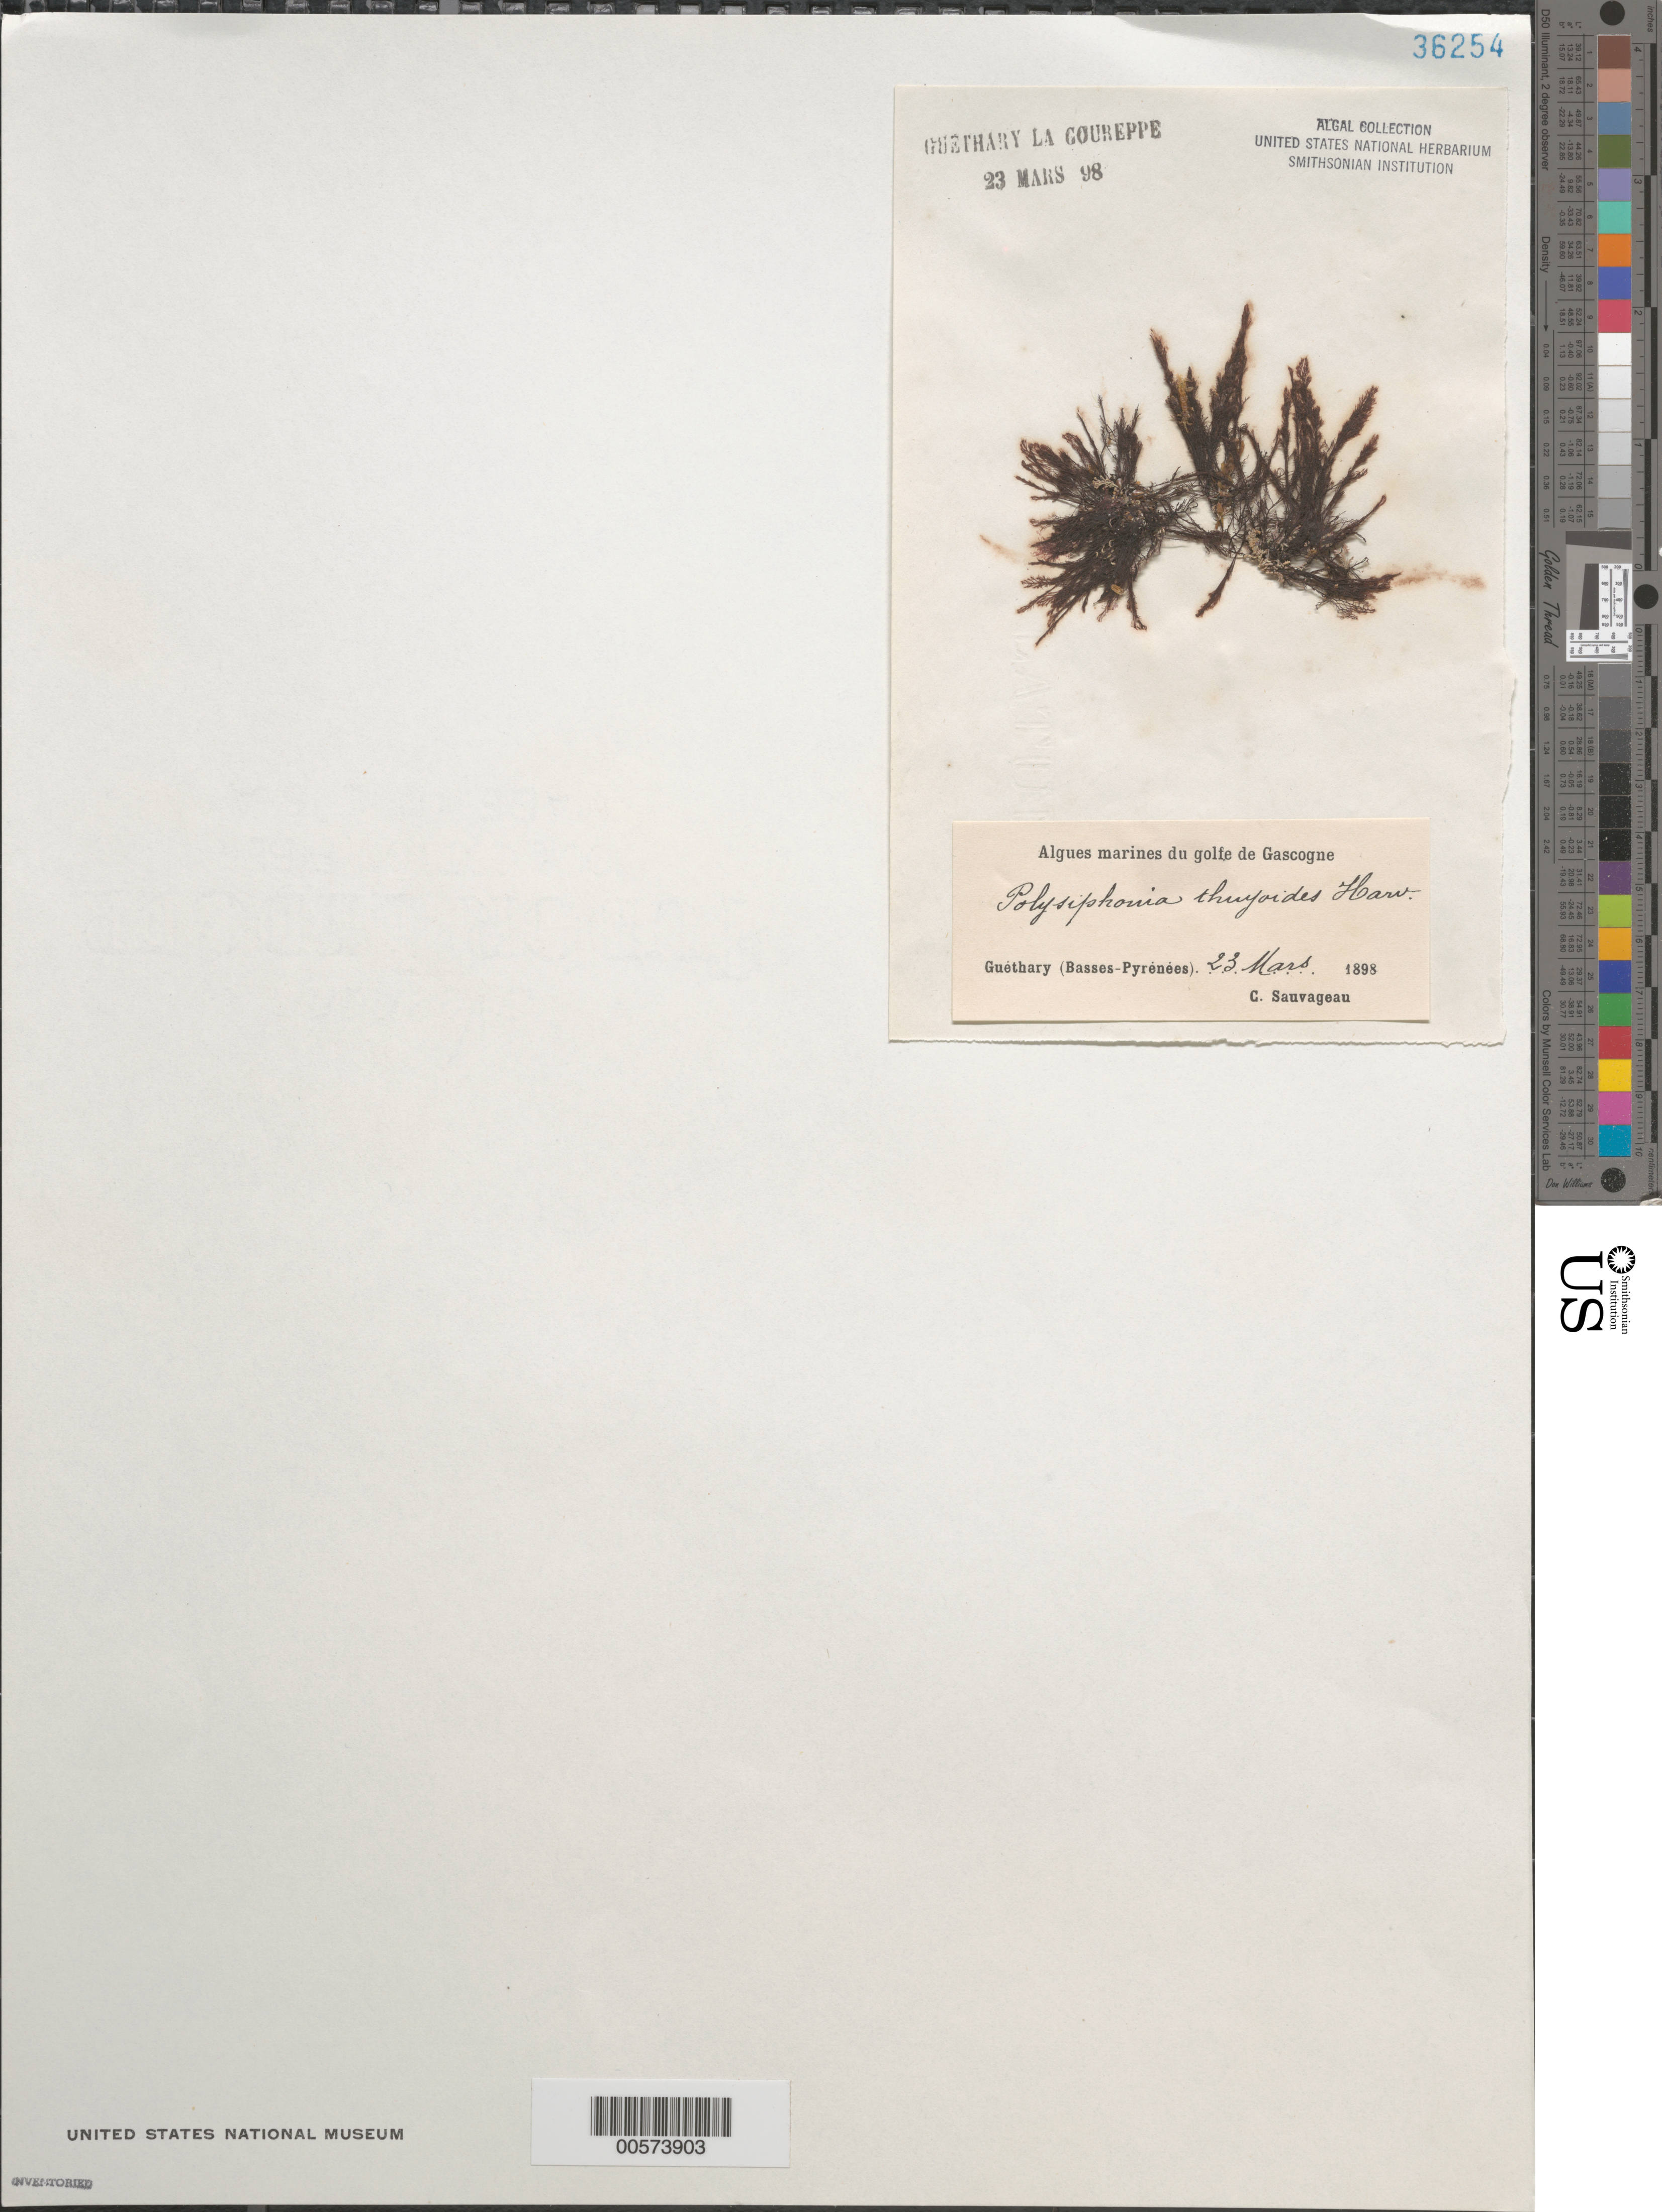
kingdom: Plantae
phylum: Rhodophyta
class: Florideophyceae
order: Ceramiales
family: Rhodomelaceae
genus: Polysiphonia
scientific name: Polysiphonia thuyoides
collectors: C. F. Sauvageau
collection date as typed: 23 Mar 1898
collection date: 1898-03-23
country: France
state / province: Nouvelle-Aquitaine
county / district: Pyrénées-Atlantiques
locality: Guethary La Goureppe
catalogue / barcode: US 36254